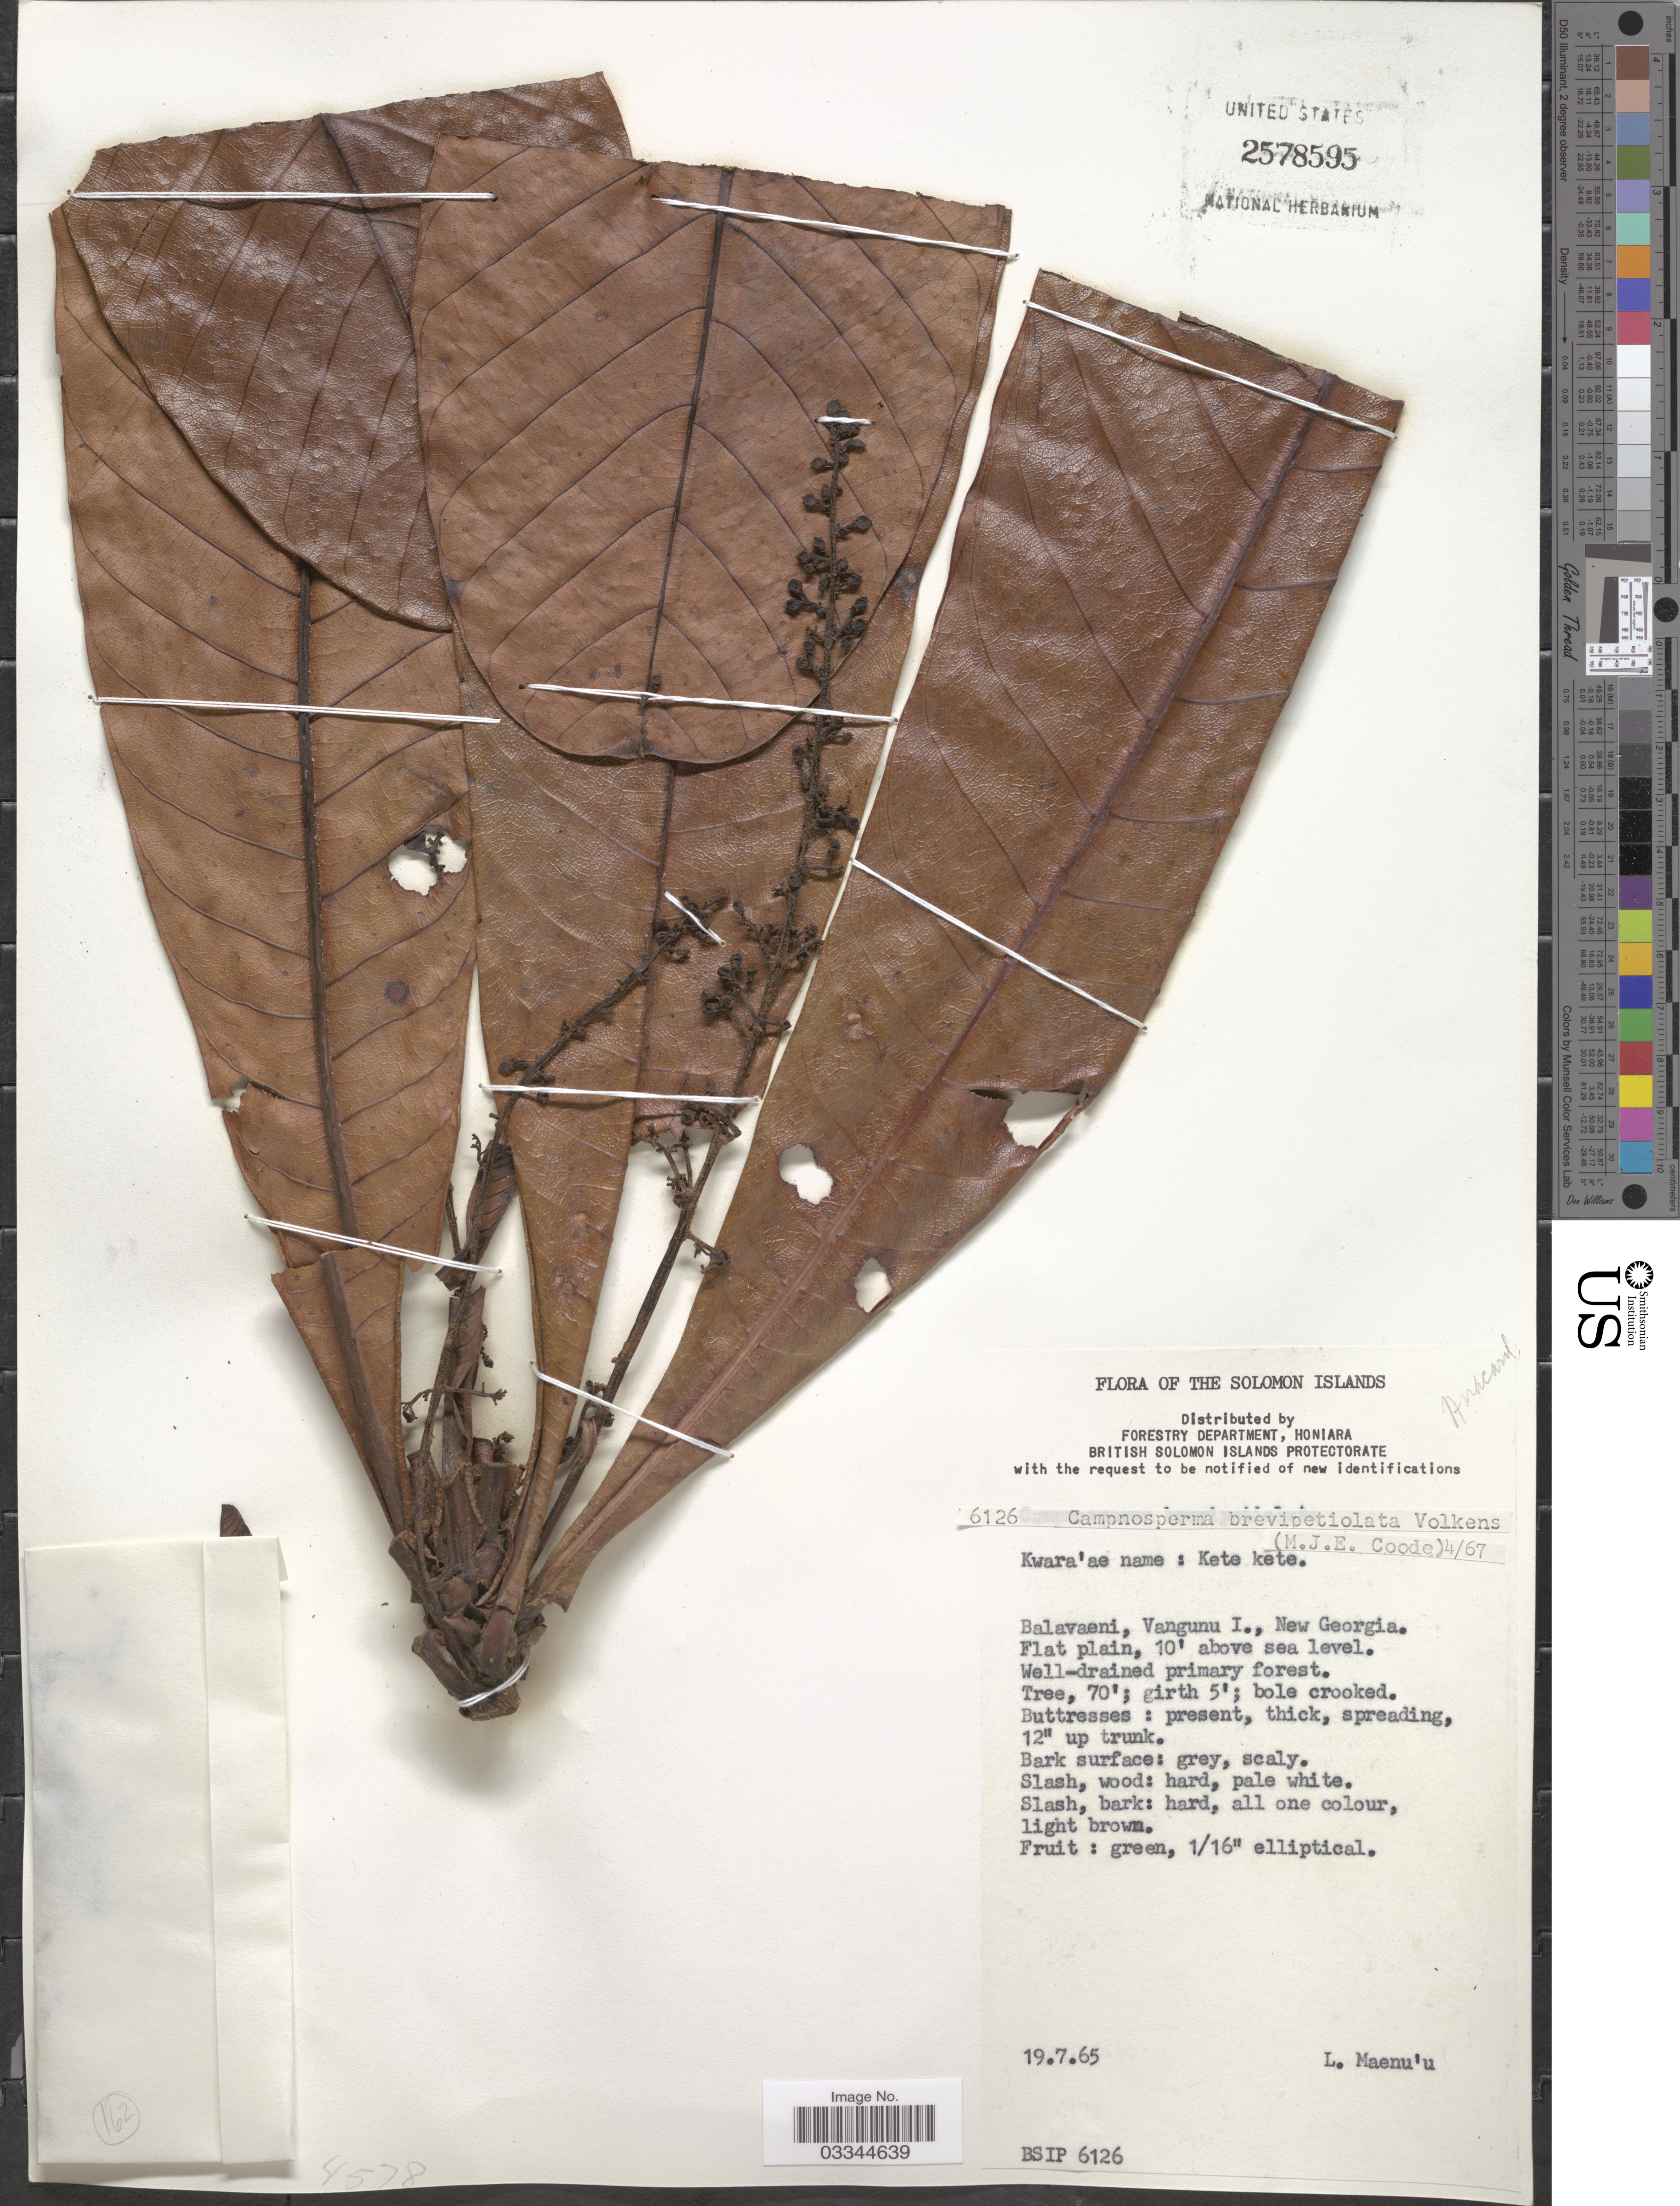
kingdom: Plantae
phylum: Tracheophyta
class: Magnoliopsida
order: Sapindales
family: Anacardiaceae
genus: Campnosperma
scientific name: Campnosperma brevipetiolatum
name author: Volk.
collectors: L. Maenu'u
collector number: BSIP6126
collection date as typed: Transcribed d/m/y: 19/7/65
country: Solomon Islands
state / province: Solomon Islands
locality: Balavaeni, Vangunu I., New Georgia.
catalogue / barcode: US 2578595